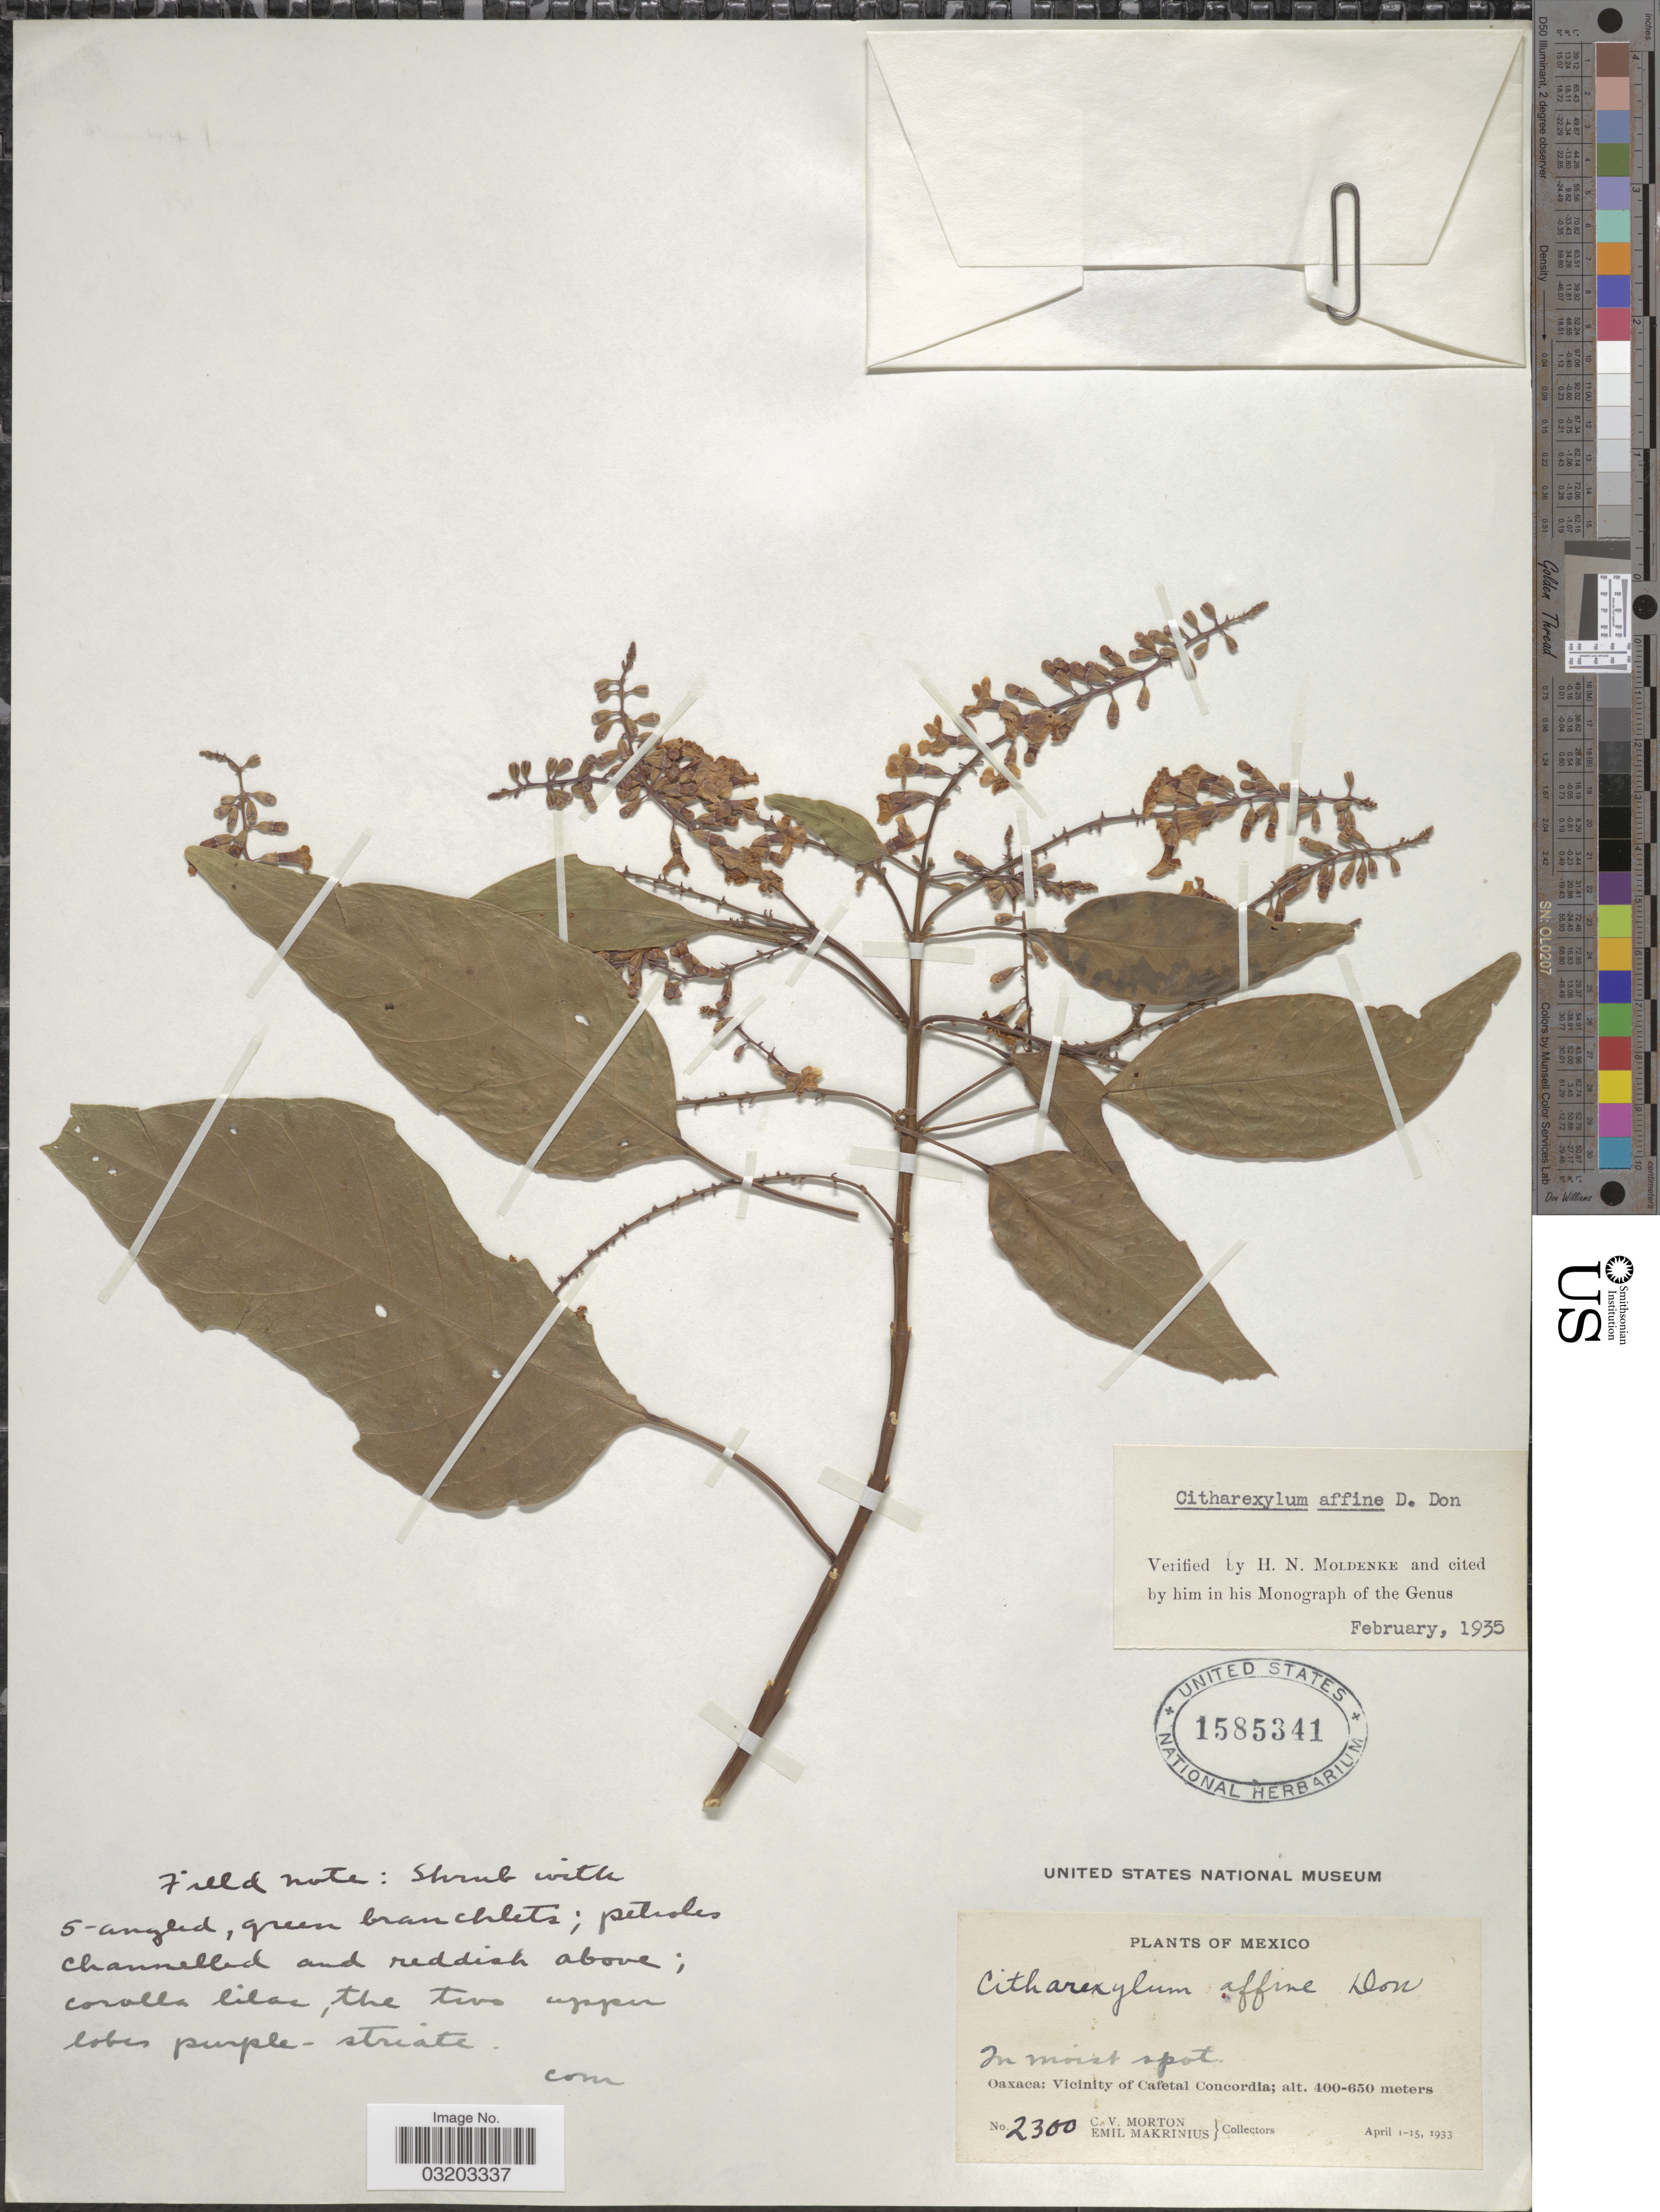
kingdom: Plantae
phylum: Tracheophyta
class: Magnoliopsida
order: Lamiales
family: Verbenaceae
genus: Citharexylum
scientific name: Citharexylum affine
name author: D. Don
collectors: C. V. Morton & E. Makrinius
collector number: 2300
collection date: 1933-04-01/1933-04-15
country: Mexico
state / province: Oaxaca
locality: Vicinity of Cafetal Concordia.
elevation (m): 400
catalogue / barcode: US 1585341